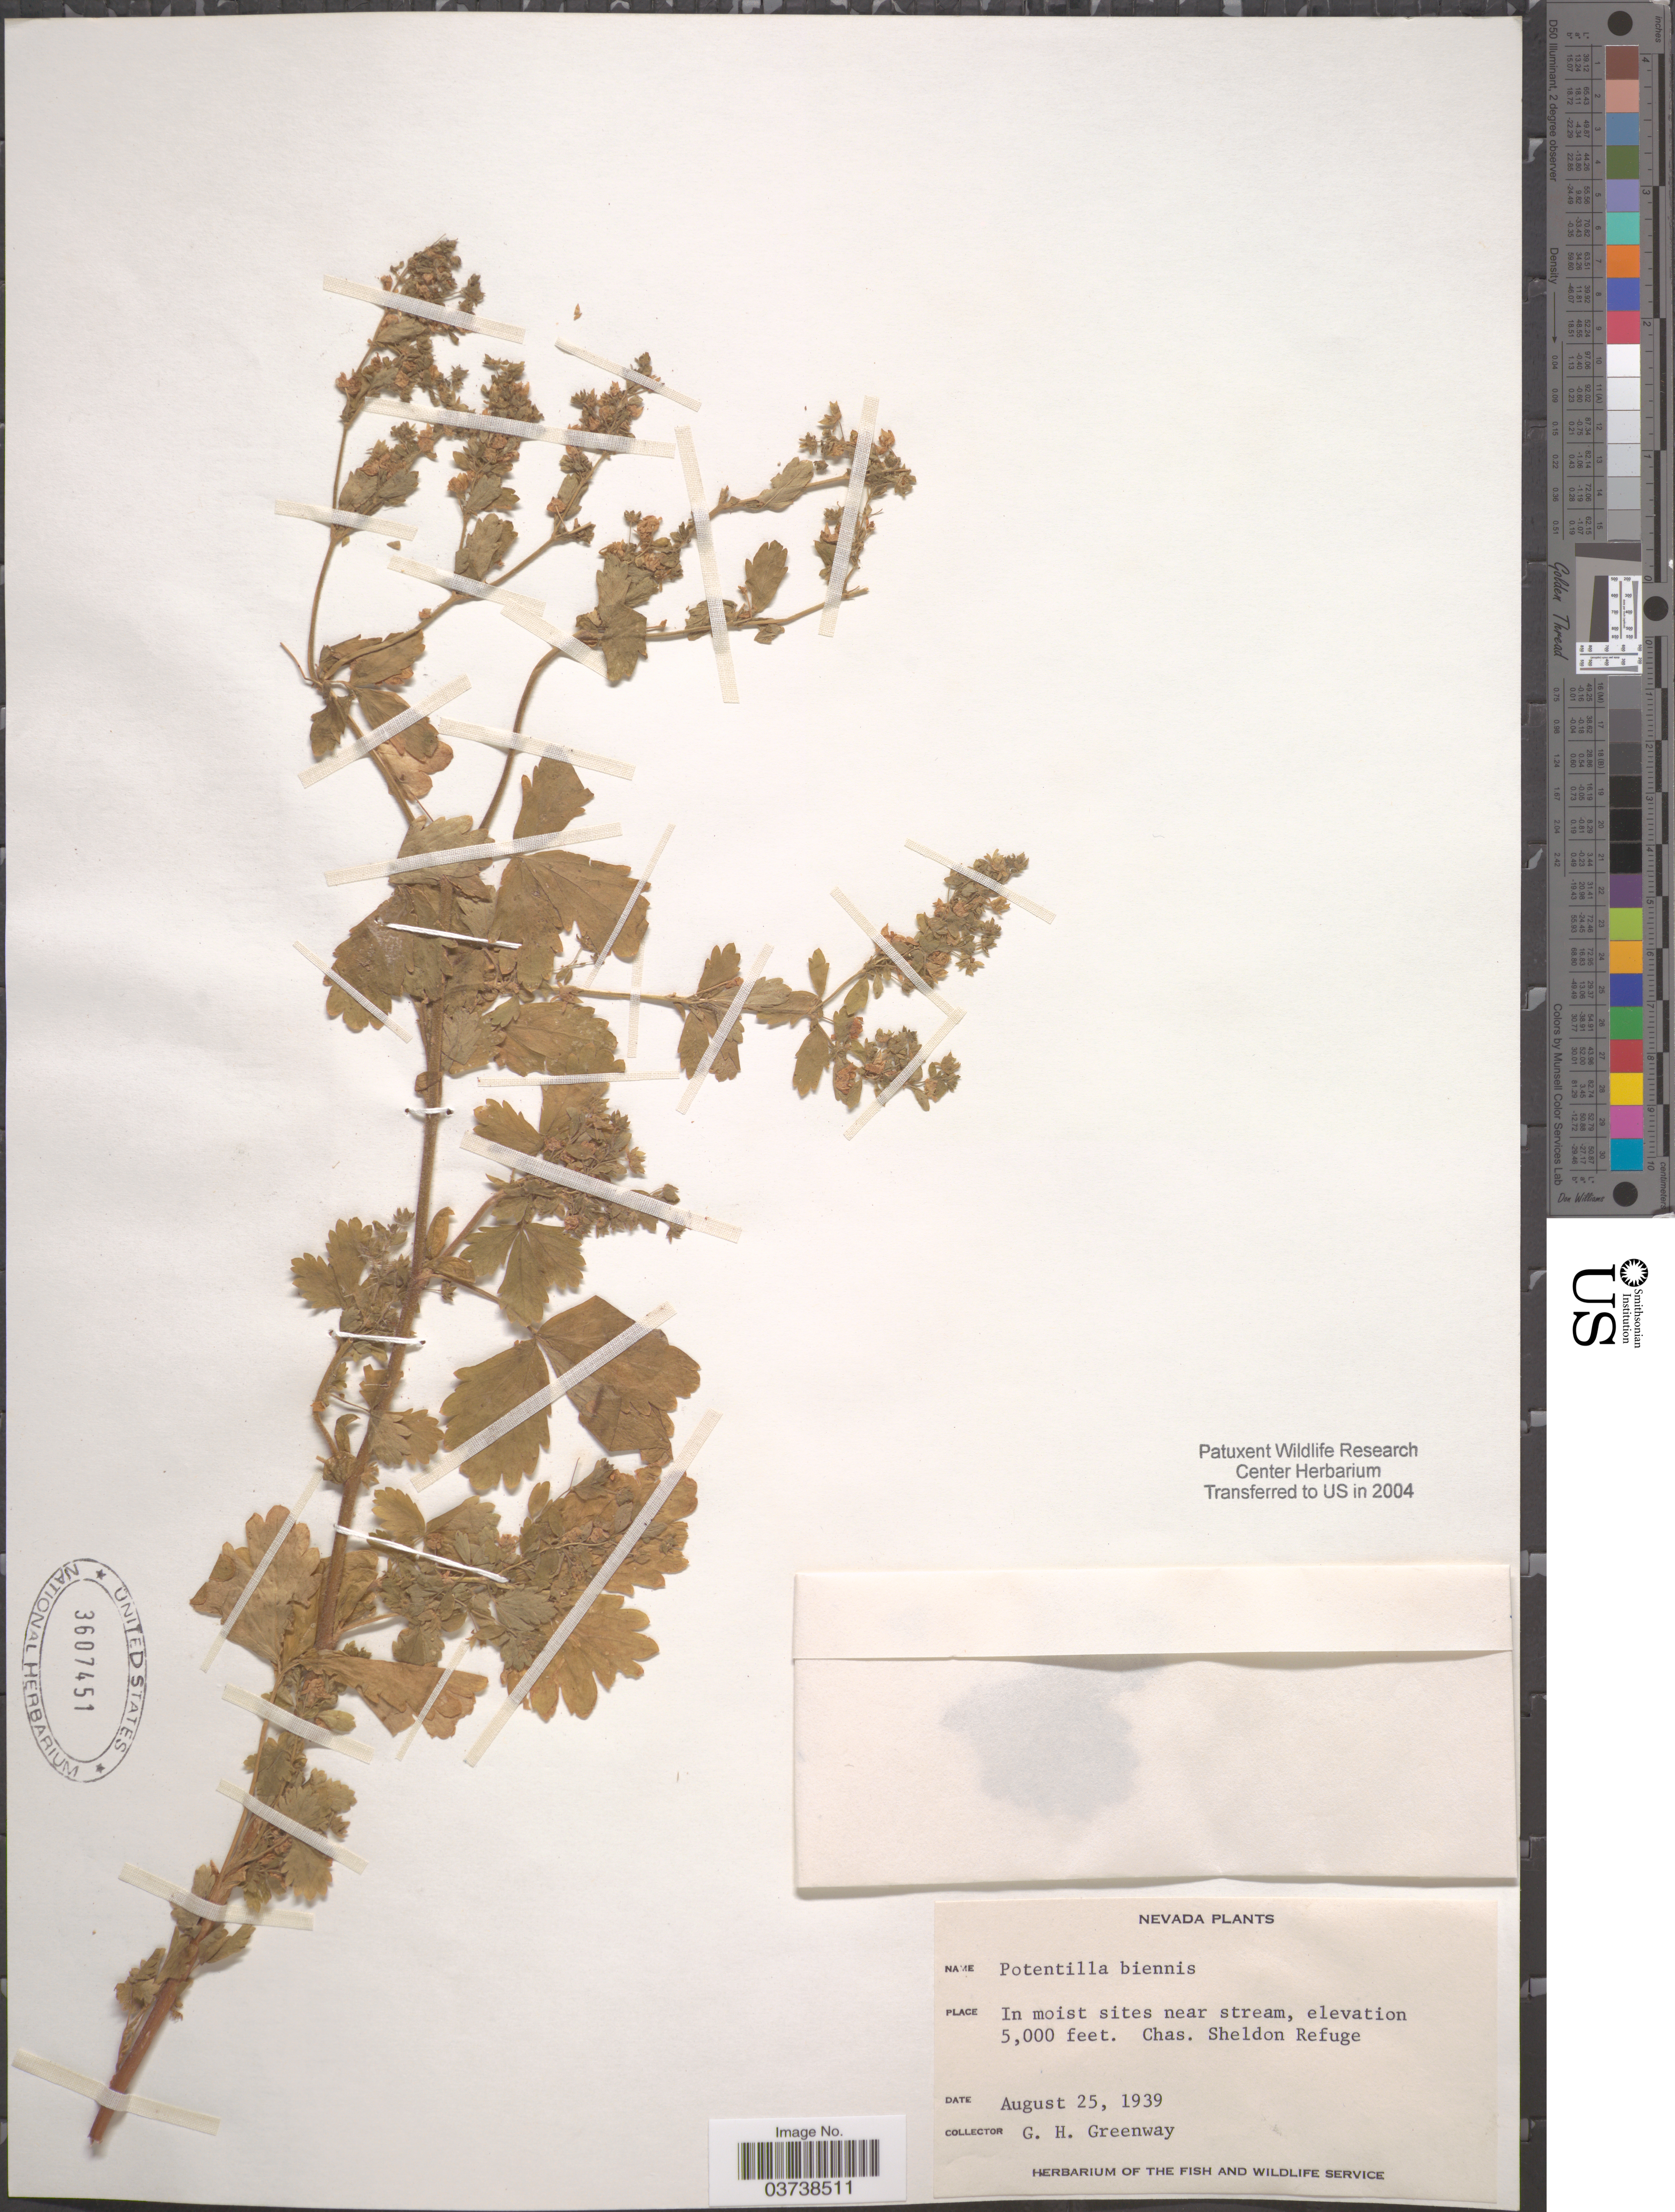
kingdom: Plantae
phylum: Tracheophyta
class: Magnoliopsida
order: Rosales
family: Rosaceae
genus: Potentilla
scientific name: Potentilla biennis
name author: Greene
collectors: G. Greenway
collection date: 1939-08-25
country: United States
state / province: Nevada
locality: In moist sites near stream. Chas. Sheldon Refuge.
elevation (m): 1524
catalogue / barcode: US 3607451